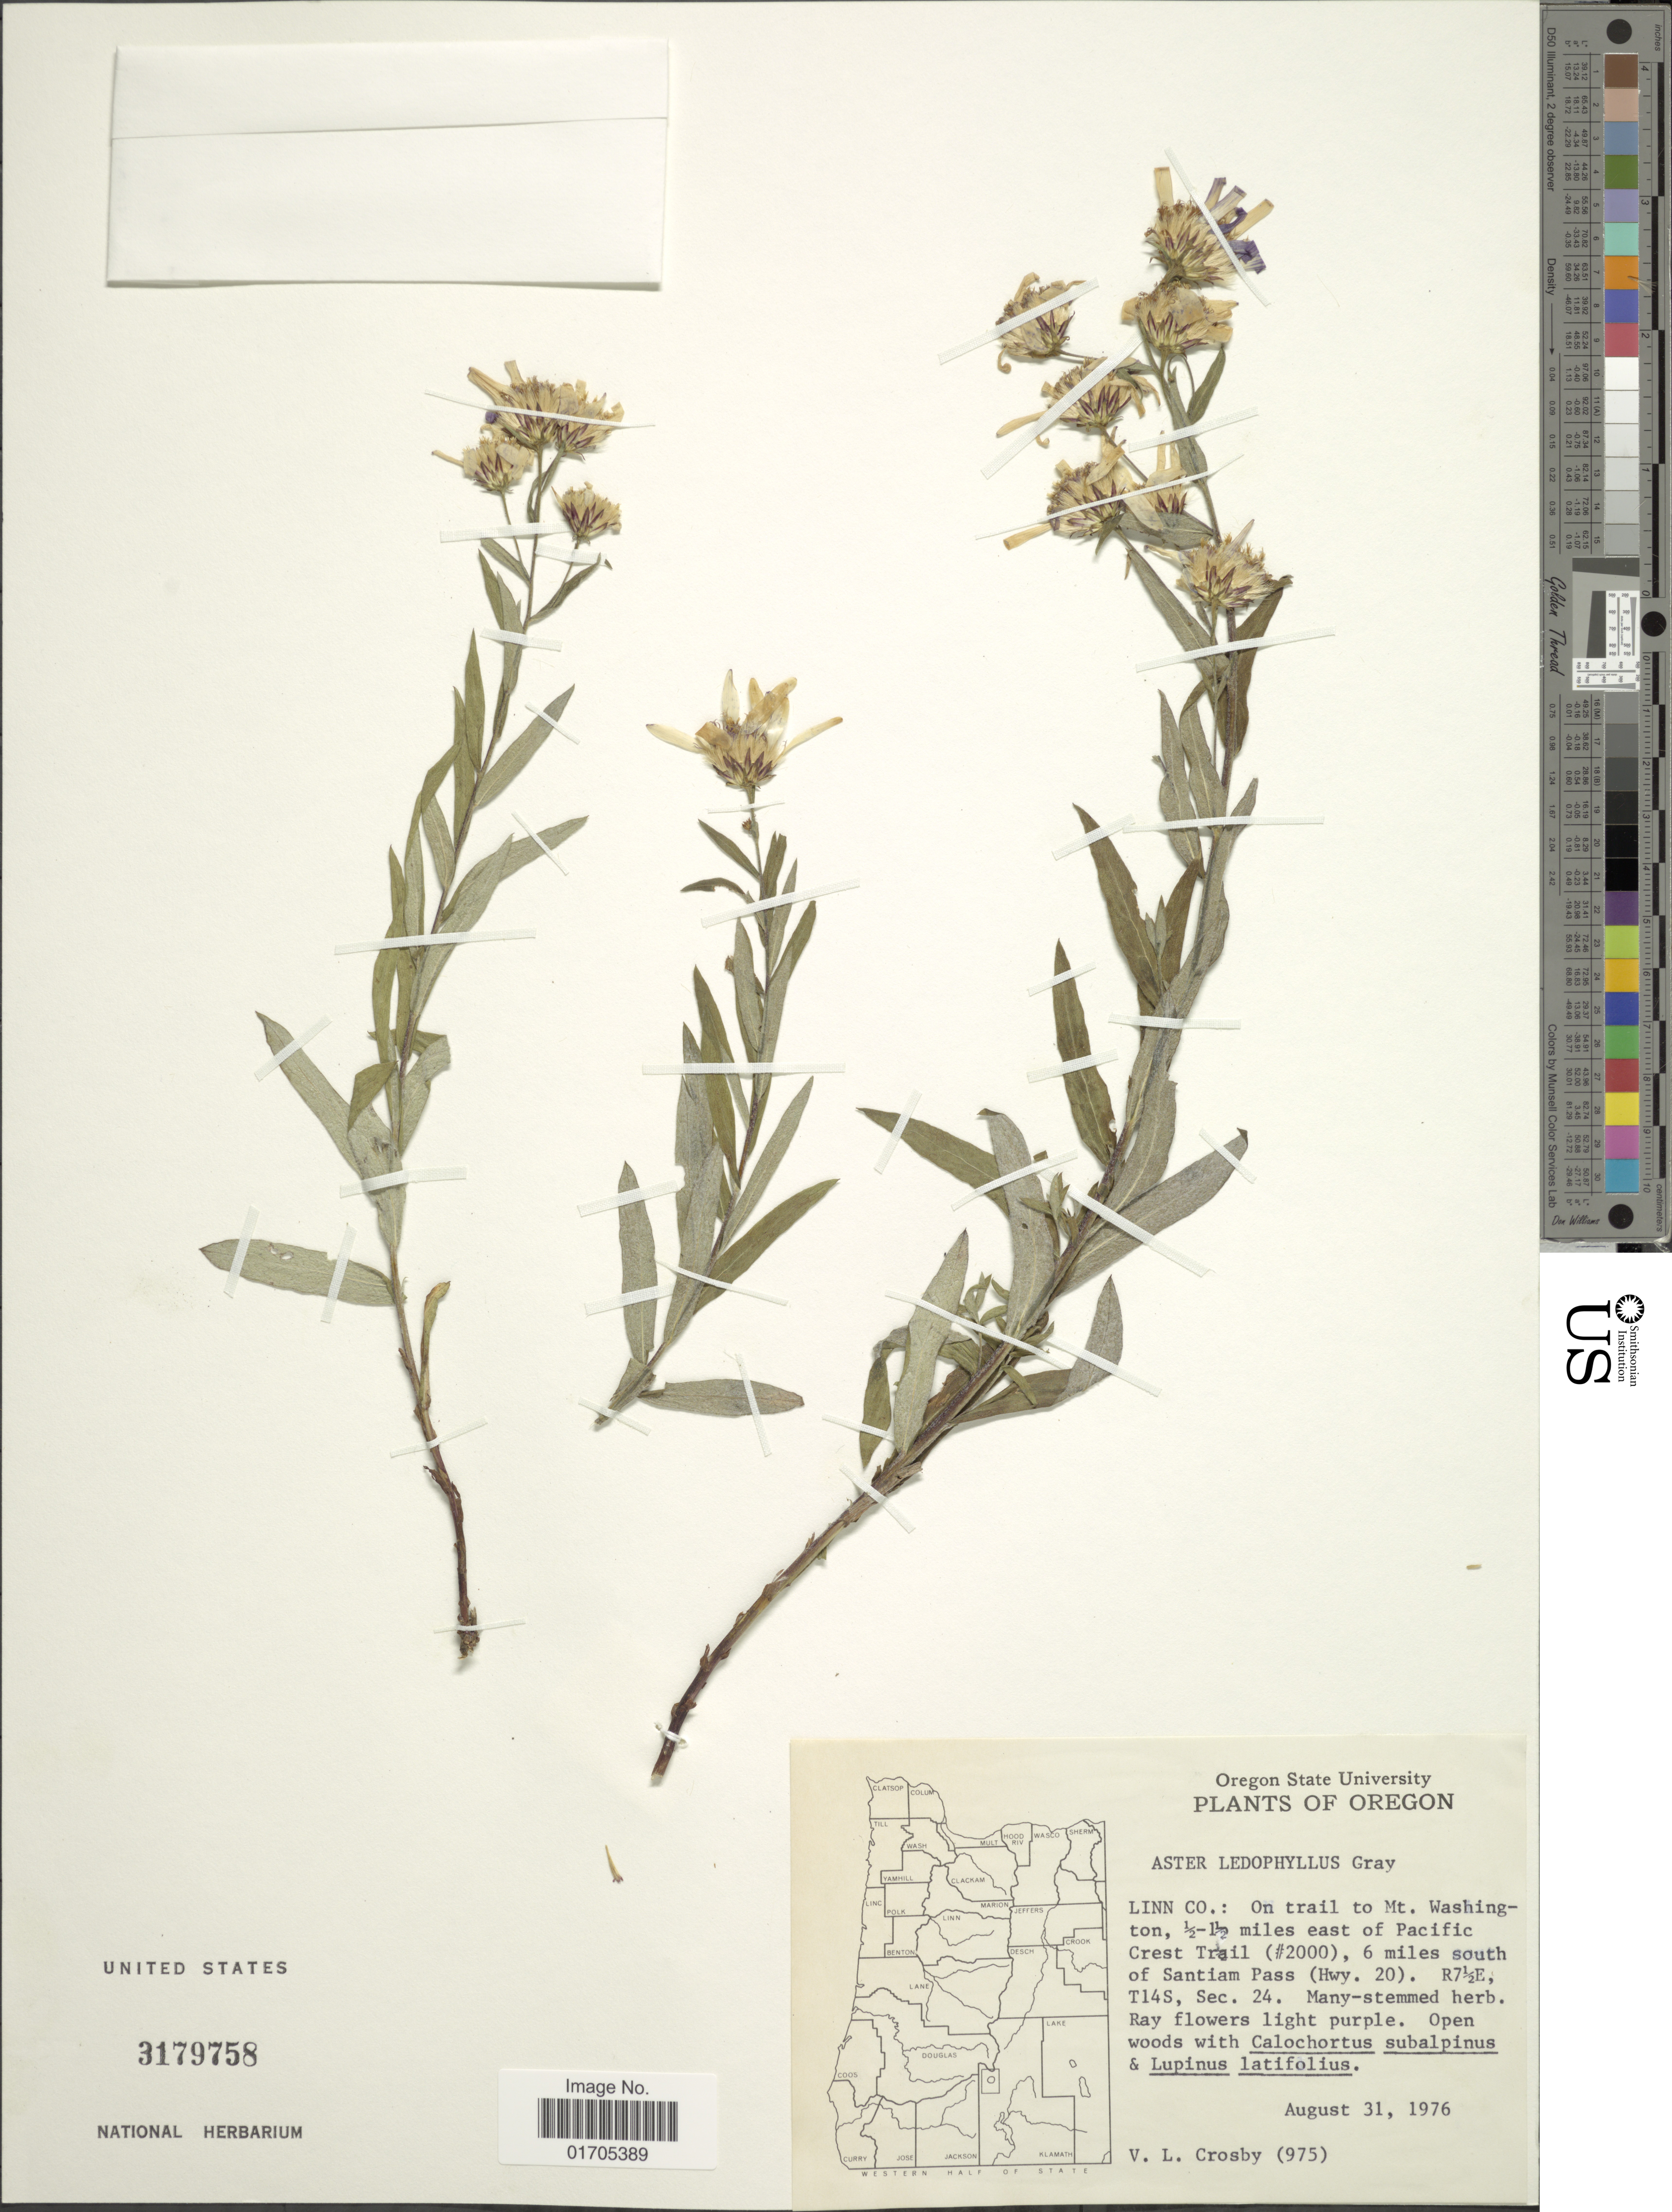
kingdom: Plantae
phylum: Tracheophyta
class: Magnoliopsida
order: Asterales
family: Asteraceae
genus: Eucephalus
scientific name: Eucephalus ledophyllus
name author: (A. Gray) Greene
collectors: V. L. Crosby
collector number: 975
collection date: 1976-08-31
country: United States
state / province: Oregon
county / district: Linn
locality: Oregon. Linn Co.: On trail to Mt. Washignton, ½-1½ miles east of Pacific Crest Trail (#2000), 6 miles south of Santiam Pass (Hwy. 20). R7½E, T14S, Sec. 24.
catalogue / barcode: US 3179758